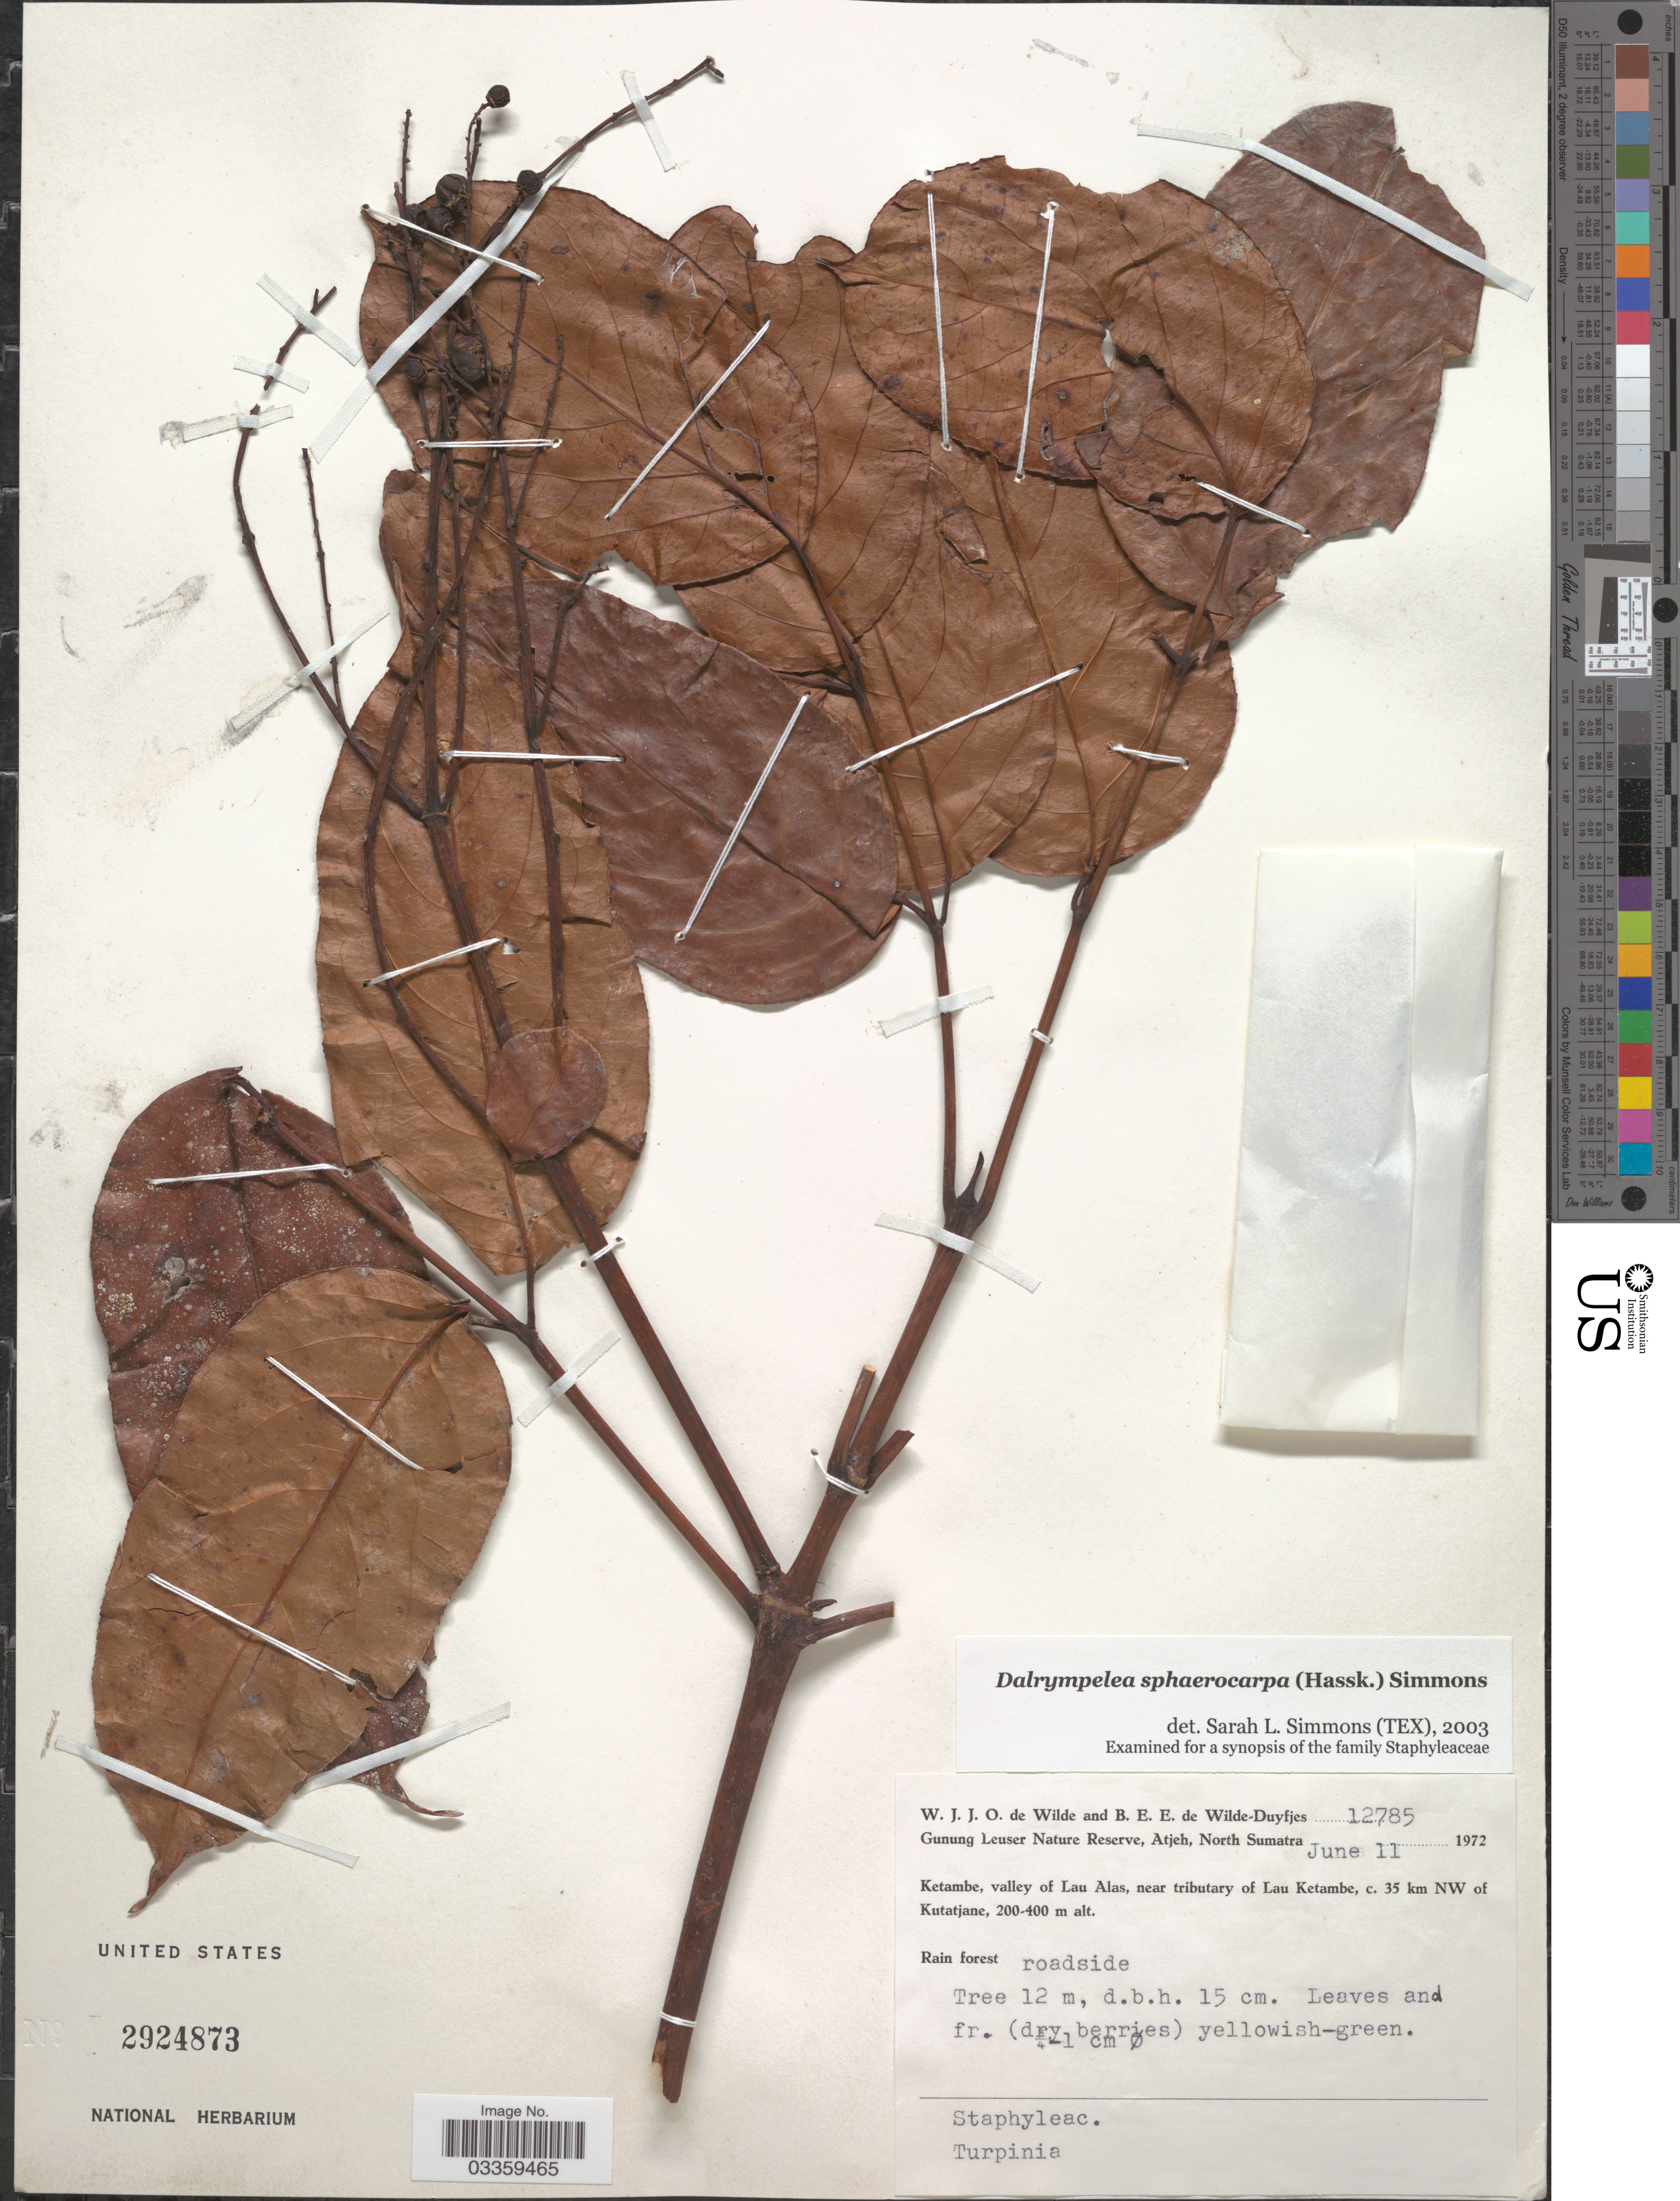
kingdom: Plantae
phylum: Tracheophyta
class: Magnoliopsida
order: Crossosomatales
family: Staphyleaceae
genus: Dalrympelea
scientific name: Dalrympelea sphaerocarpa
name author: (Hassk.) Nor-Ezzaw.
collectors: W. J. de Wilde & B. E. de Wilde-Duyfjes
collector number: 12785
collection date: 1972-06-11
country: Indonesia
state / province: Sumatra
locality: Gunung Leuser Nature Reserve, Atjeh, North Sumatra. Ketambe, valley of Lau Alas, near tributary of Lau Ketambe, c. 35 km NW of Kutatjane.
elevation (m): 200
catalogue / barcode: US 2924873